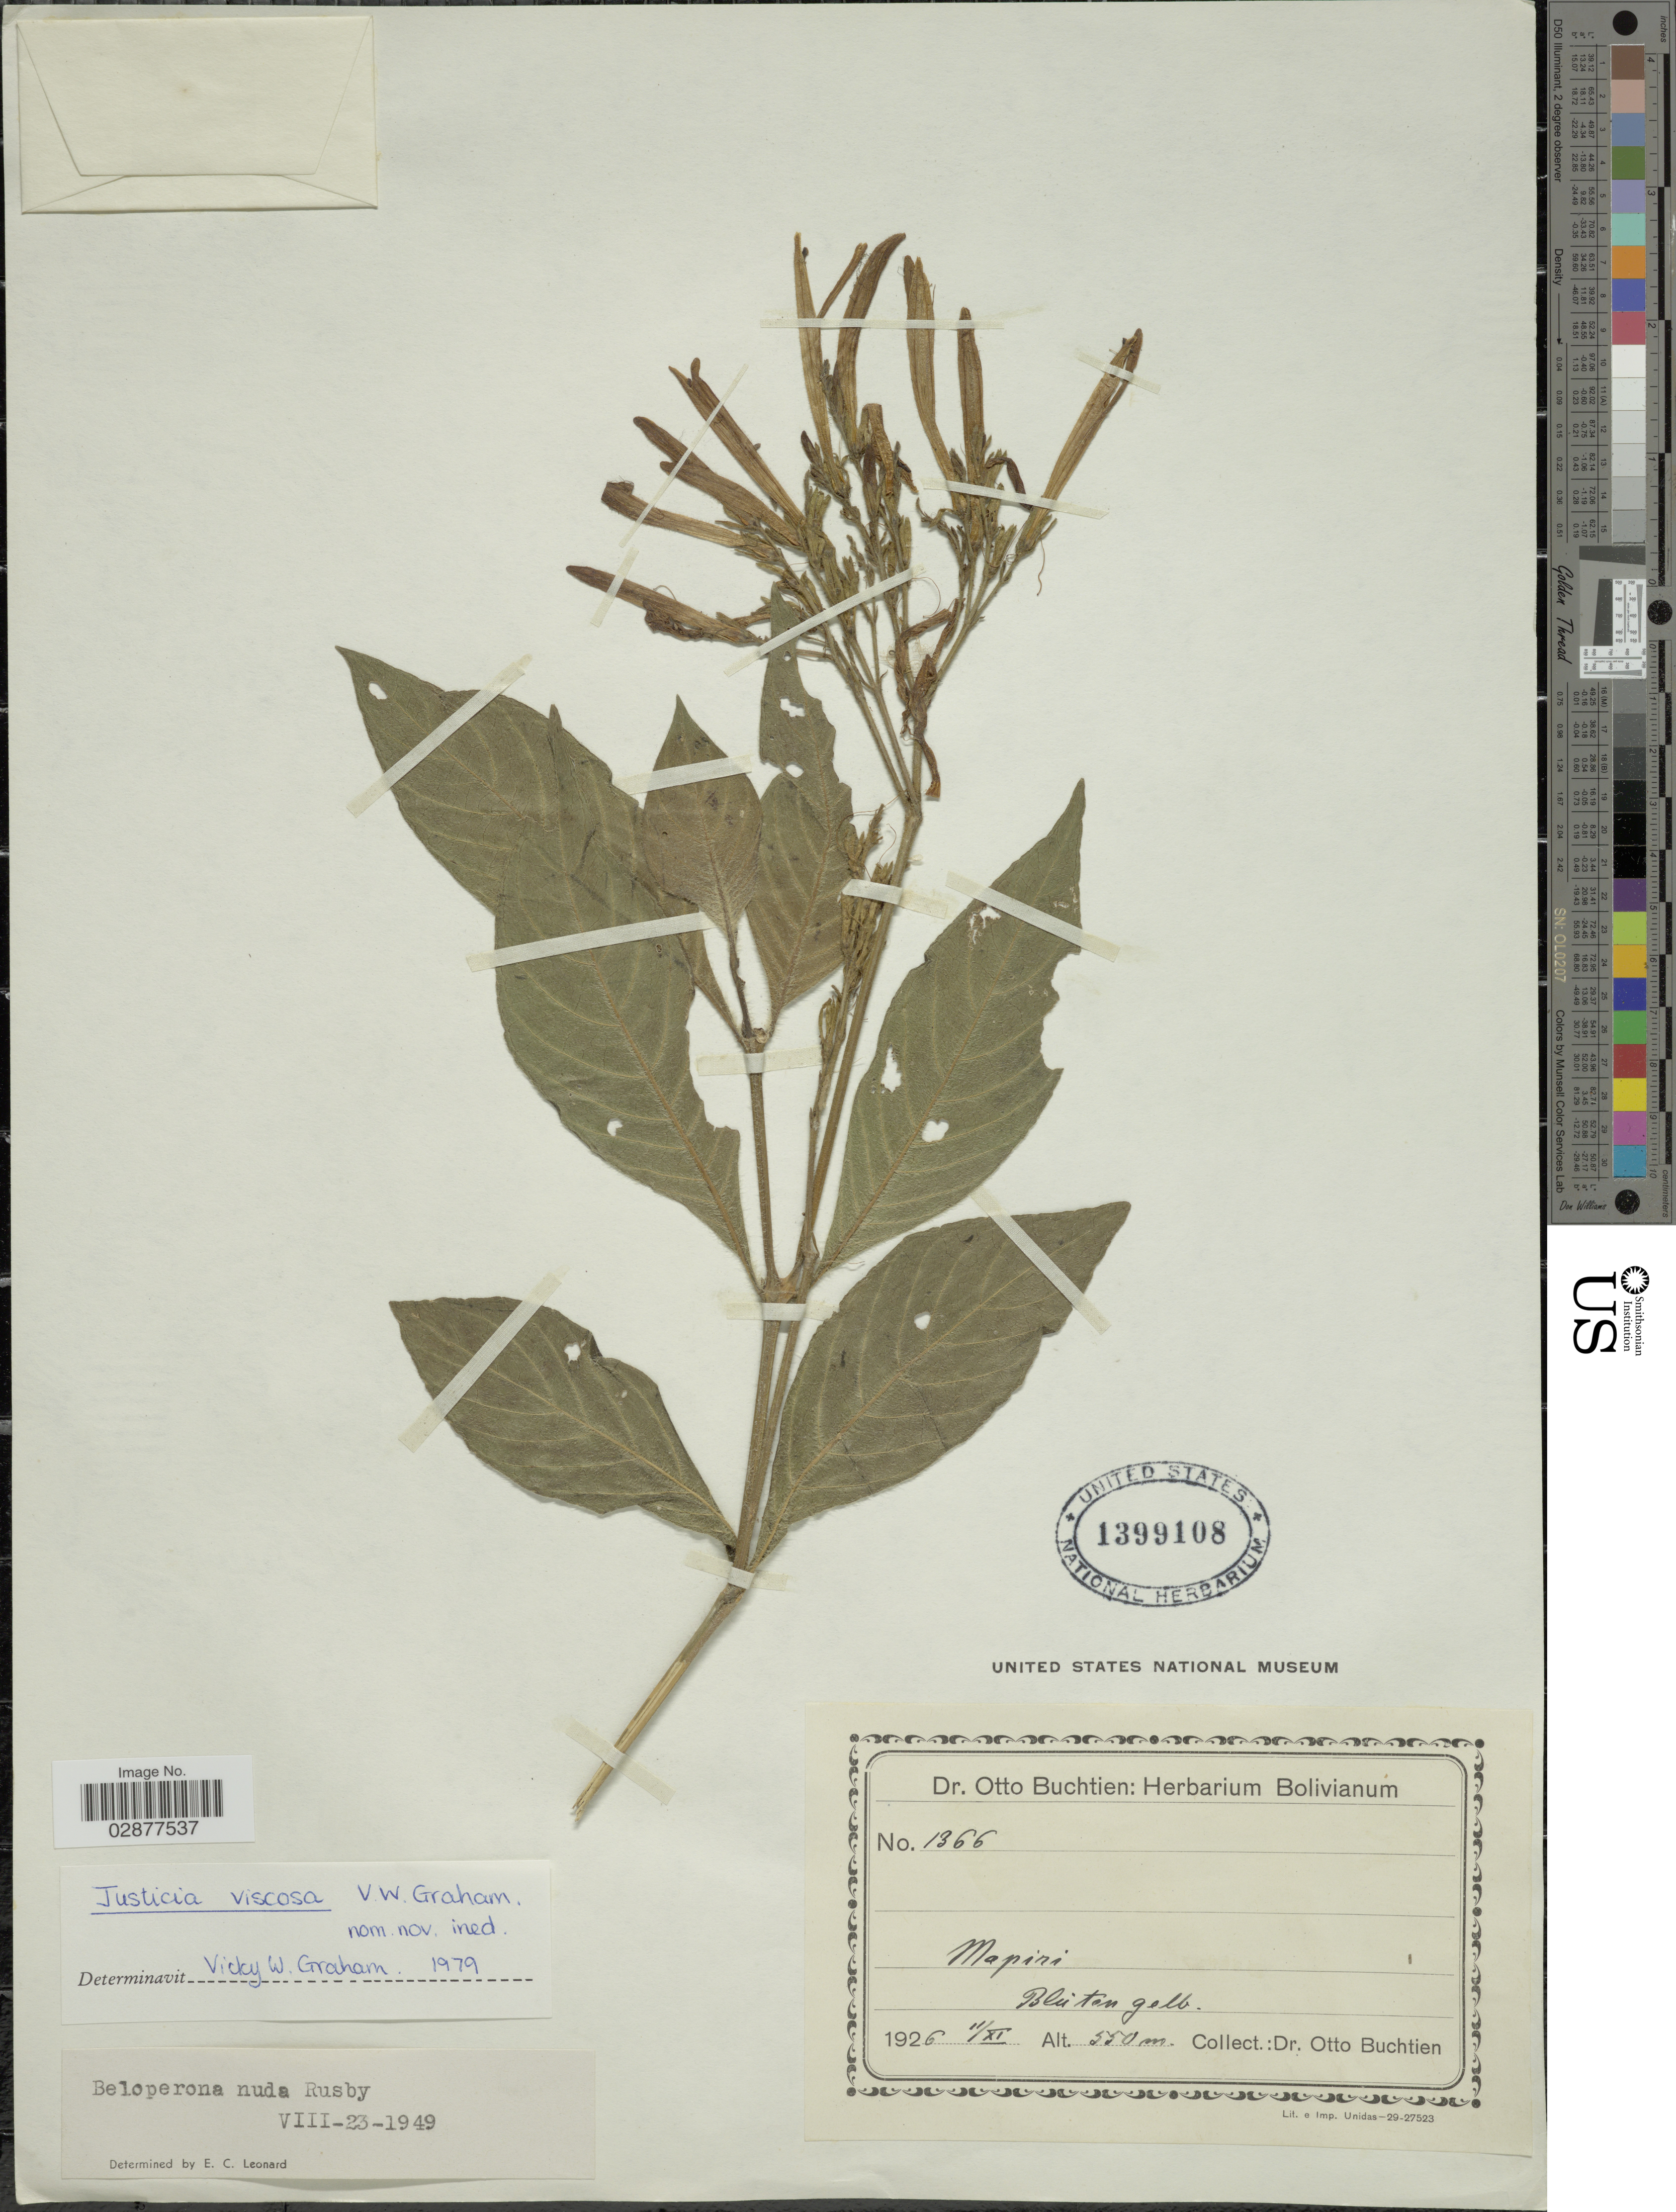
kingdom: Plantae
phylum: Tracheophyta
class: Magnoliopsida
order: Lamiales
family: Acanthaceae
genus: Justicia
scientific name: Justicia boliviensis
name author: (Bremek.) V.A.W. Graham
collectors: O. Buchtien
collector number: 1366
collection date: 1926-11-11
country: Bolivia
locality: Mapiri.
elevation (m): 550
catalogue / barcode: US 1399108